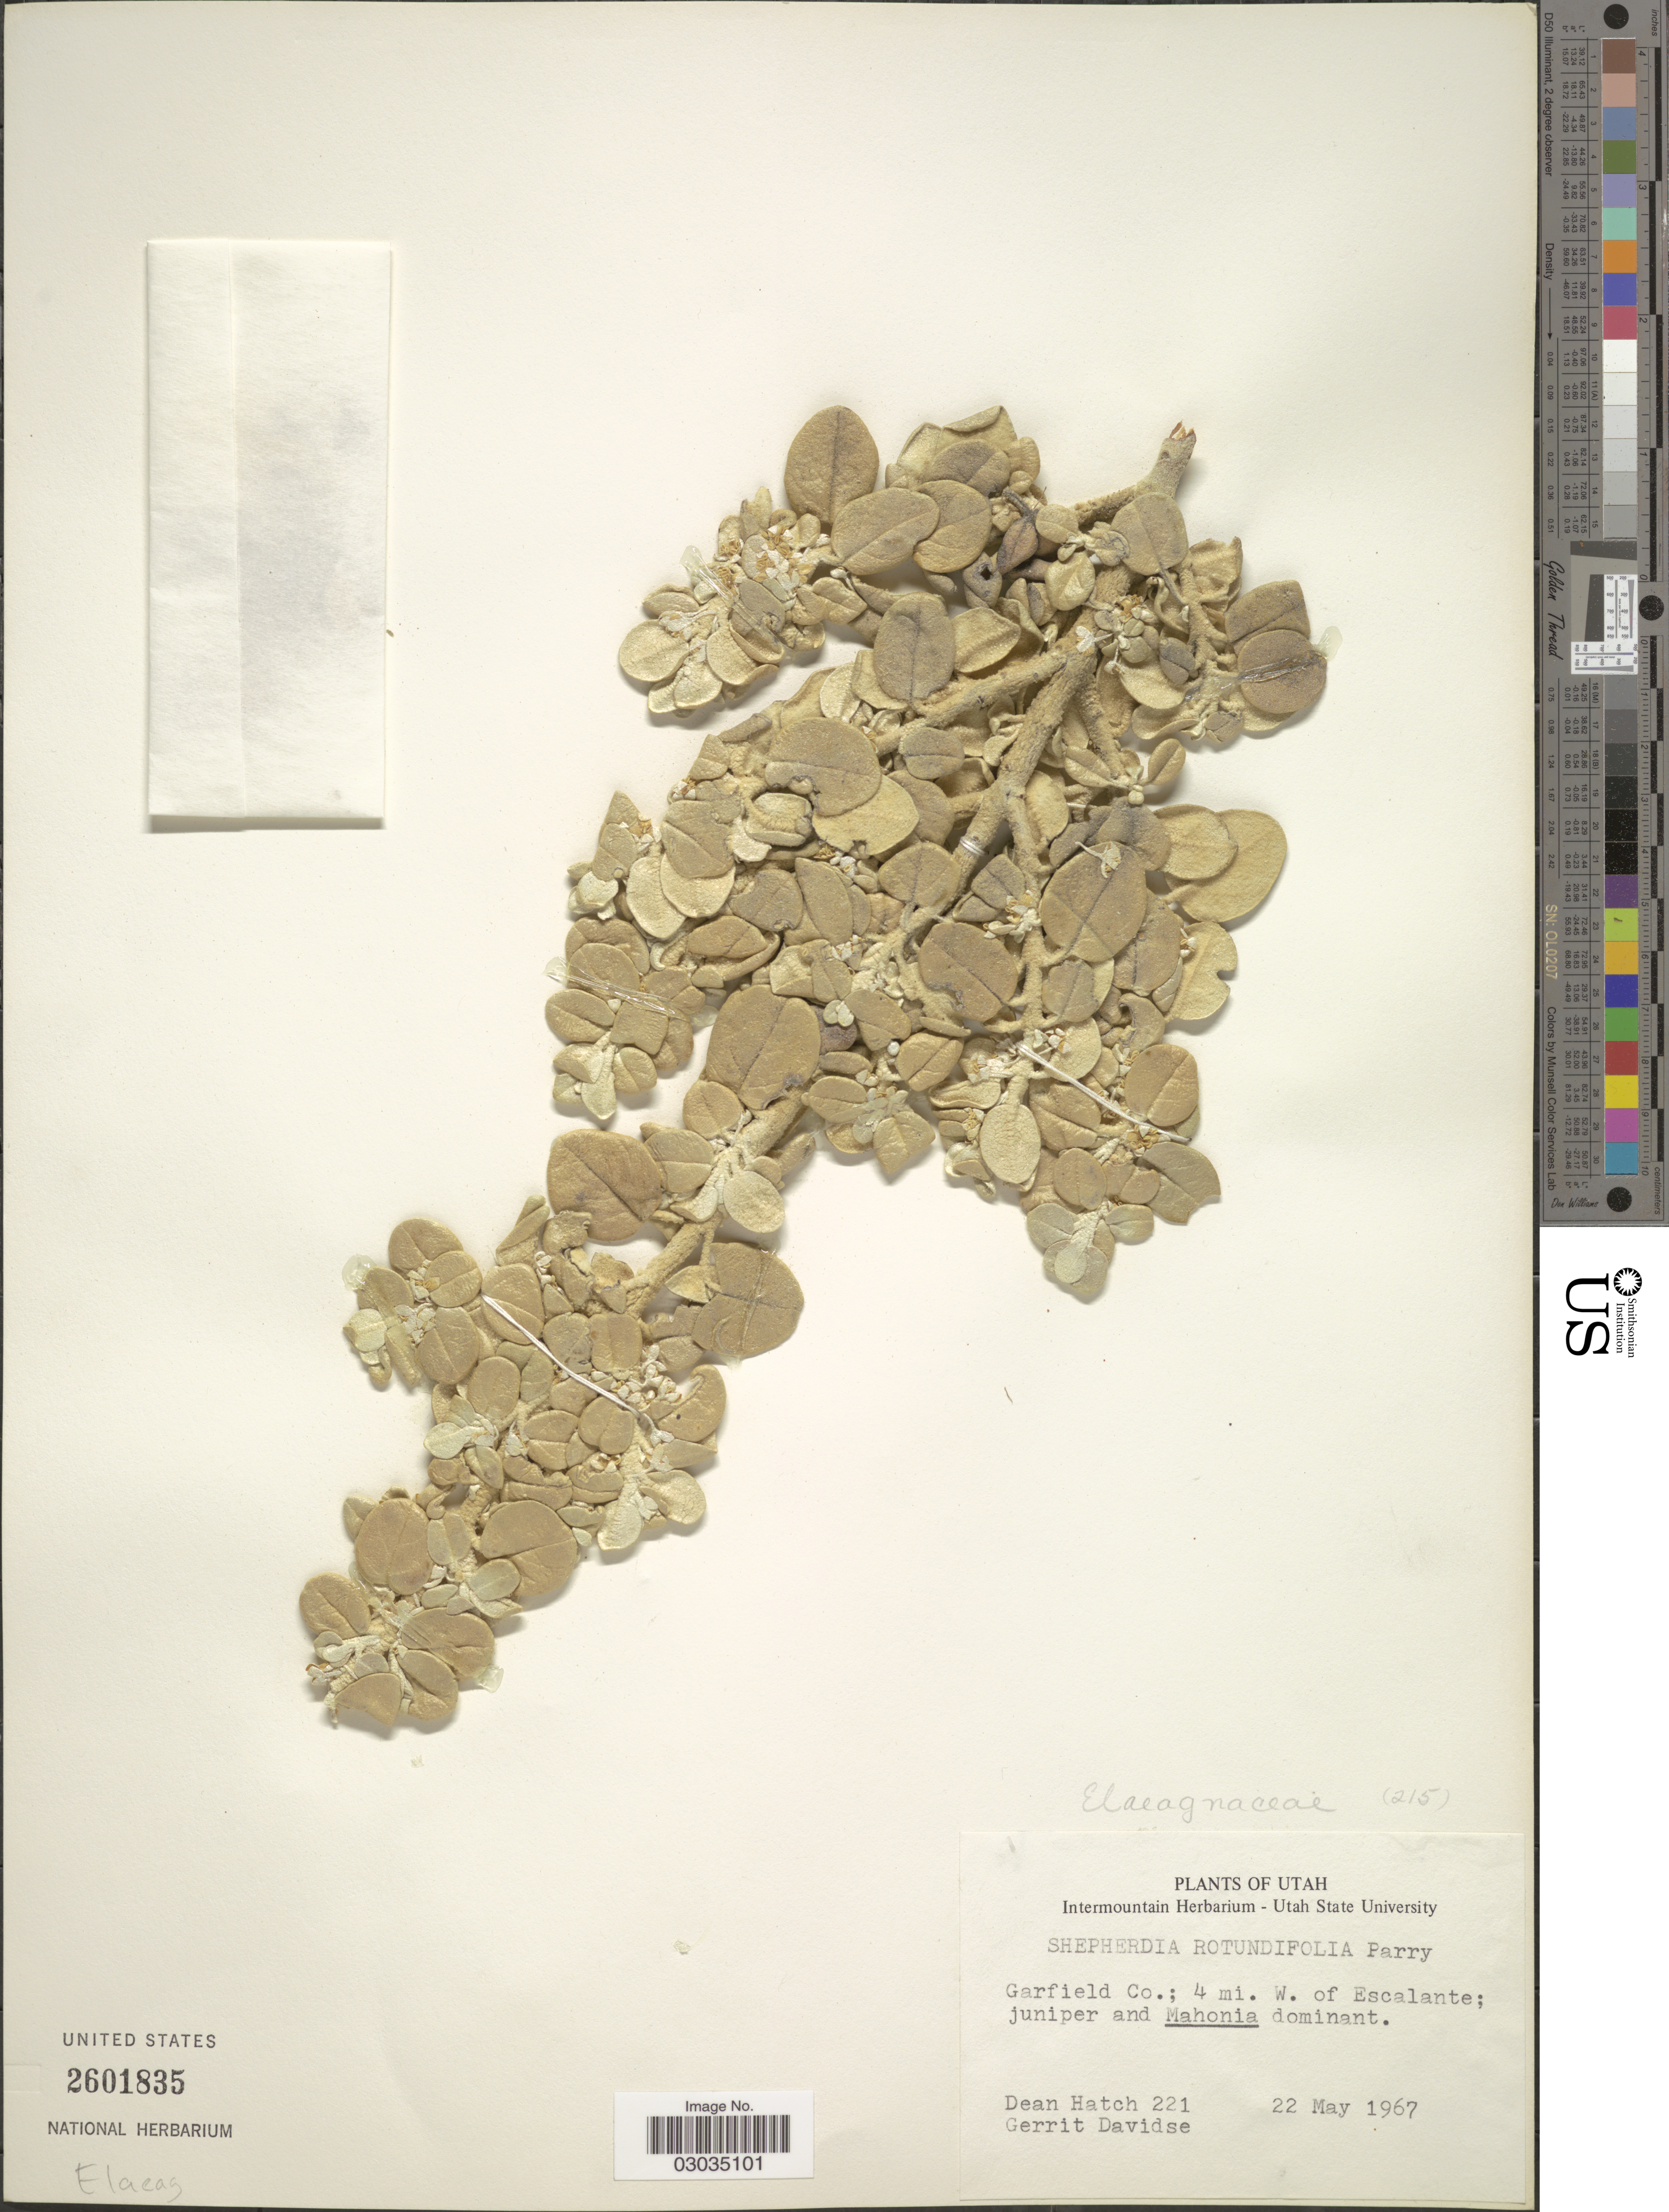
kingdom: Plantae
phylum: Tracheophyta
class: Magnoliopsida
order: Rosales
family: Elaeagnaceae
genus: Shepherdia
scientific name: Shepherdia rotundifolia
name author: Parry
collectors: D. Hatch & G. Davidse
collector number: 221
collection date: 1967-05-22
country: United States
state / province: Utah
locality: Garfield Co.: 4 mi. W. of Escalante.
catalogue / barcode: US 2601835